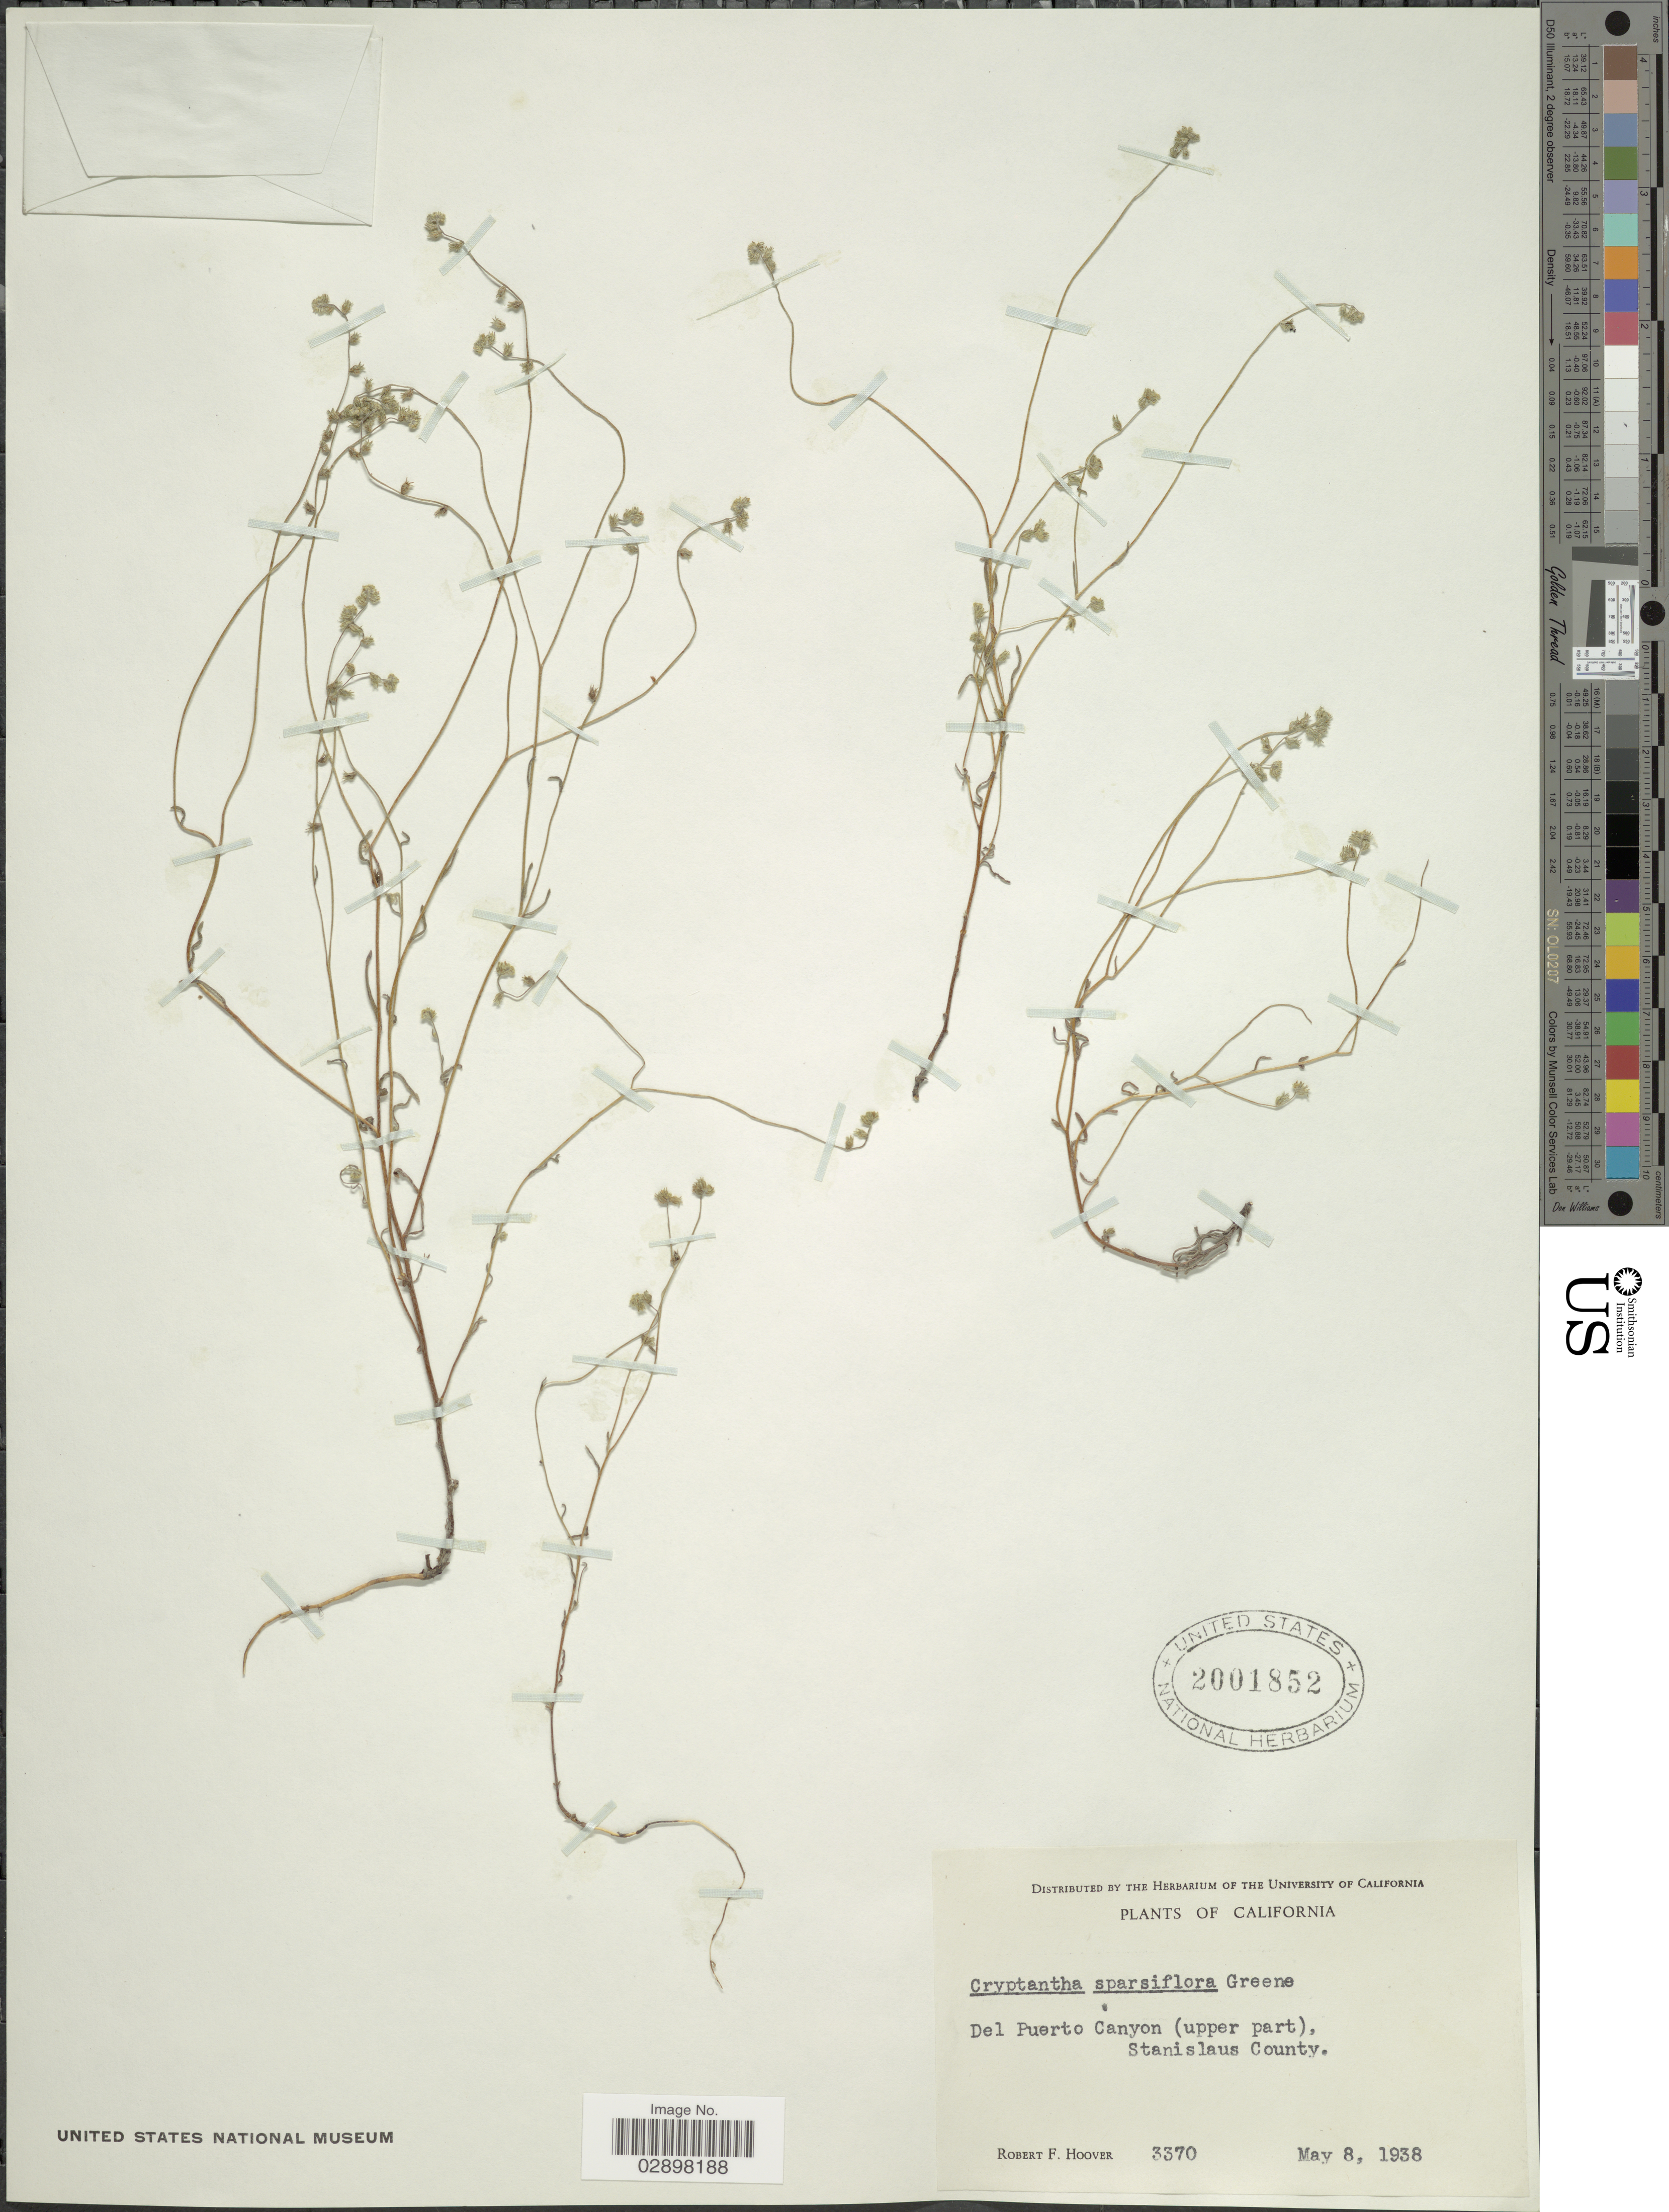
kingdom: Plantae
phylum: Tracheophyta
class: Magnoliopsida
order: Boraginales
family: Boraginaceae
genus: Cryptantha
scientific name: Cryptantha sparsiflora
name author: (S.W. Greene) S.W. Greene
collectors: R. F. Hoover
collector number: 3370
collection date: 1938-05-08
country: United States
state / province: California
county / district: Stanislaus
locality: Del Puerto Canyon (upper part), Stanislaus County.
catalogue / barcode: US 2001852